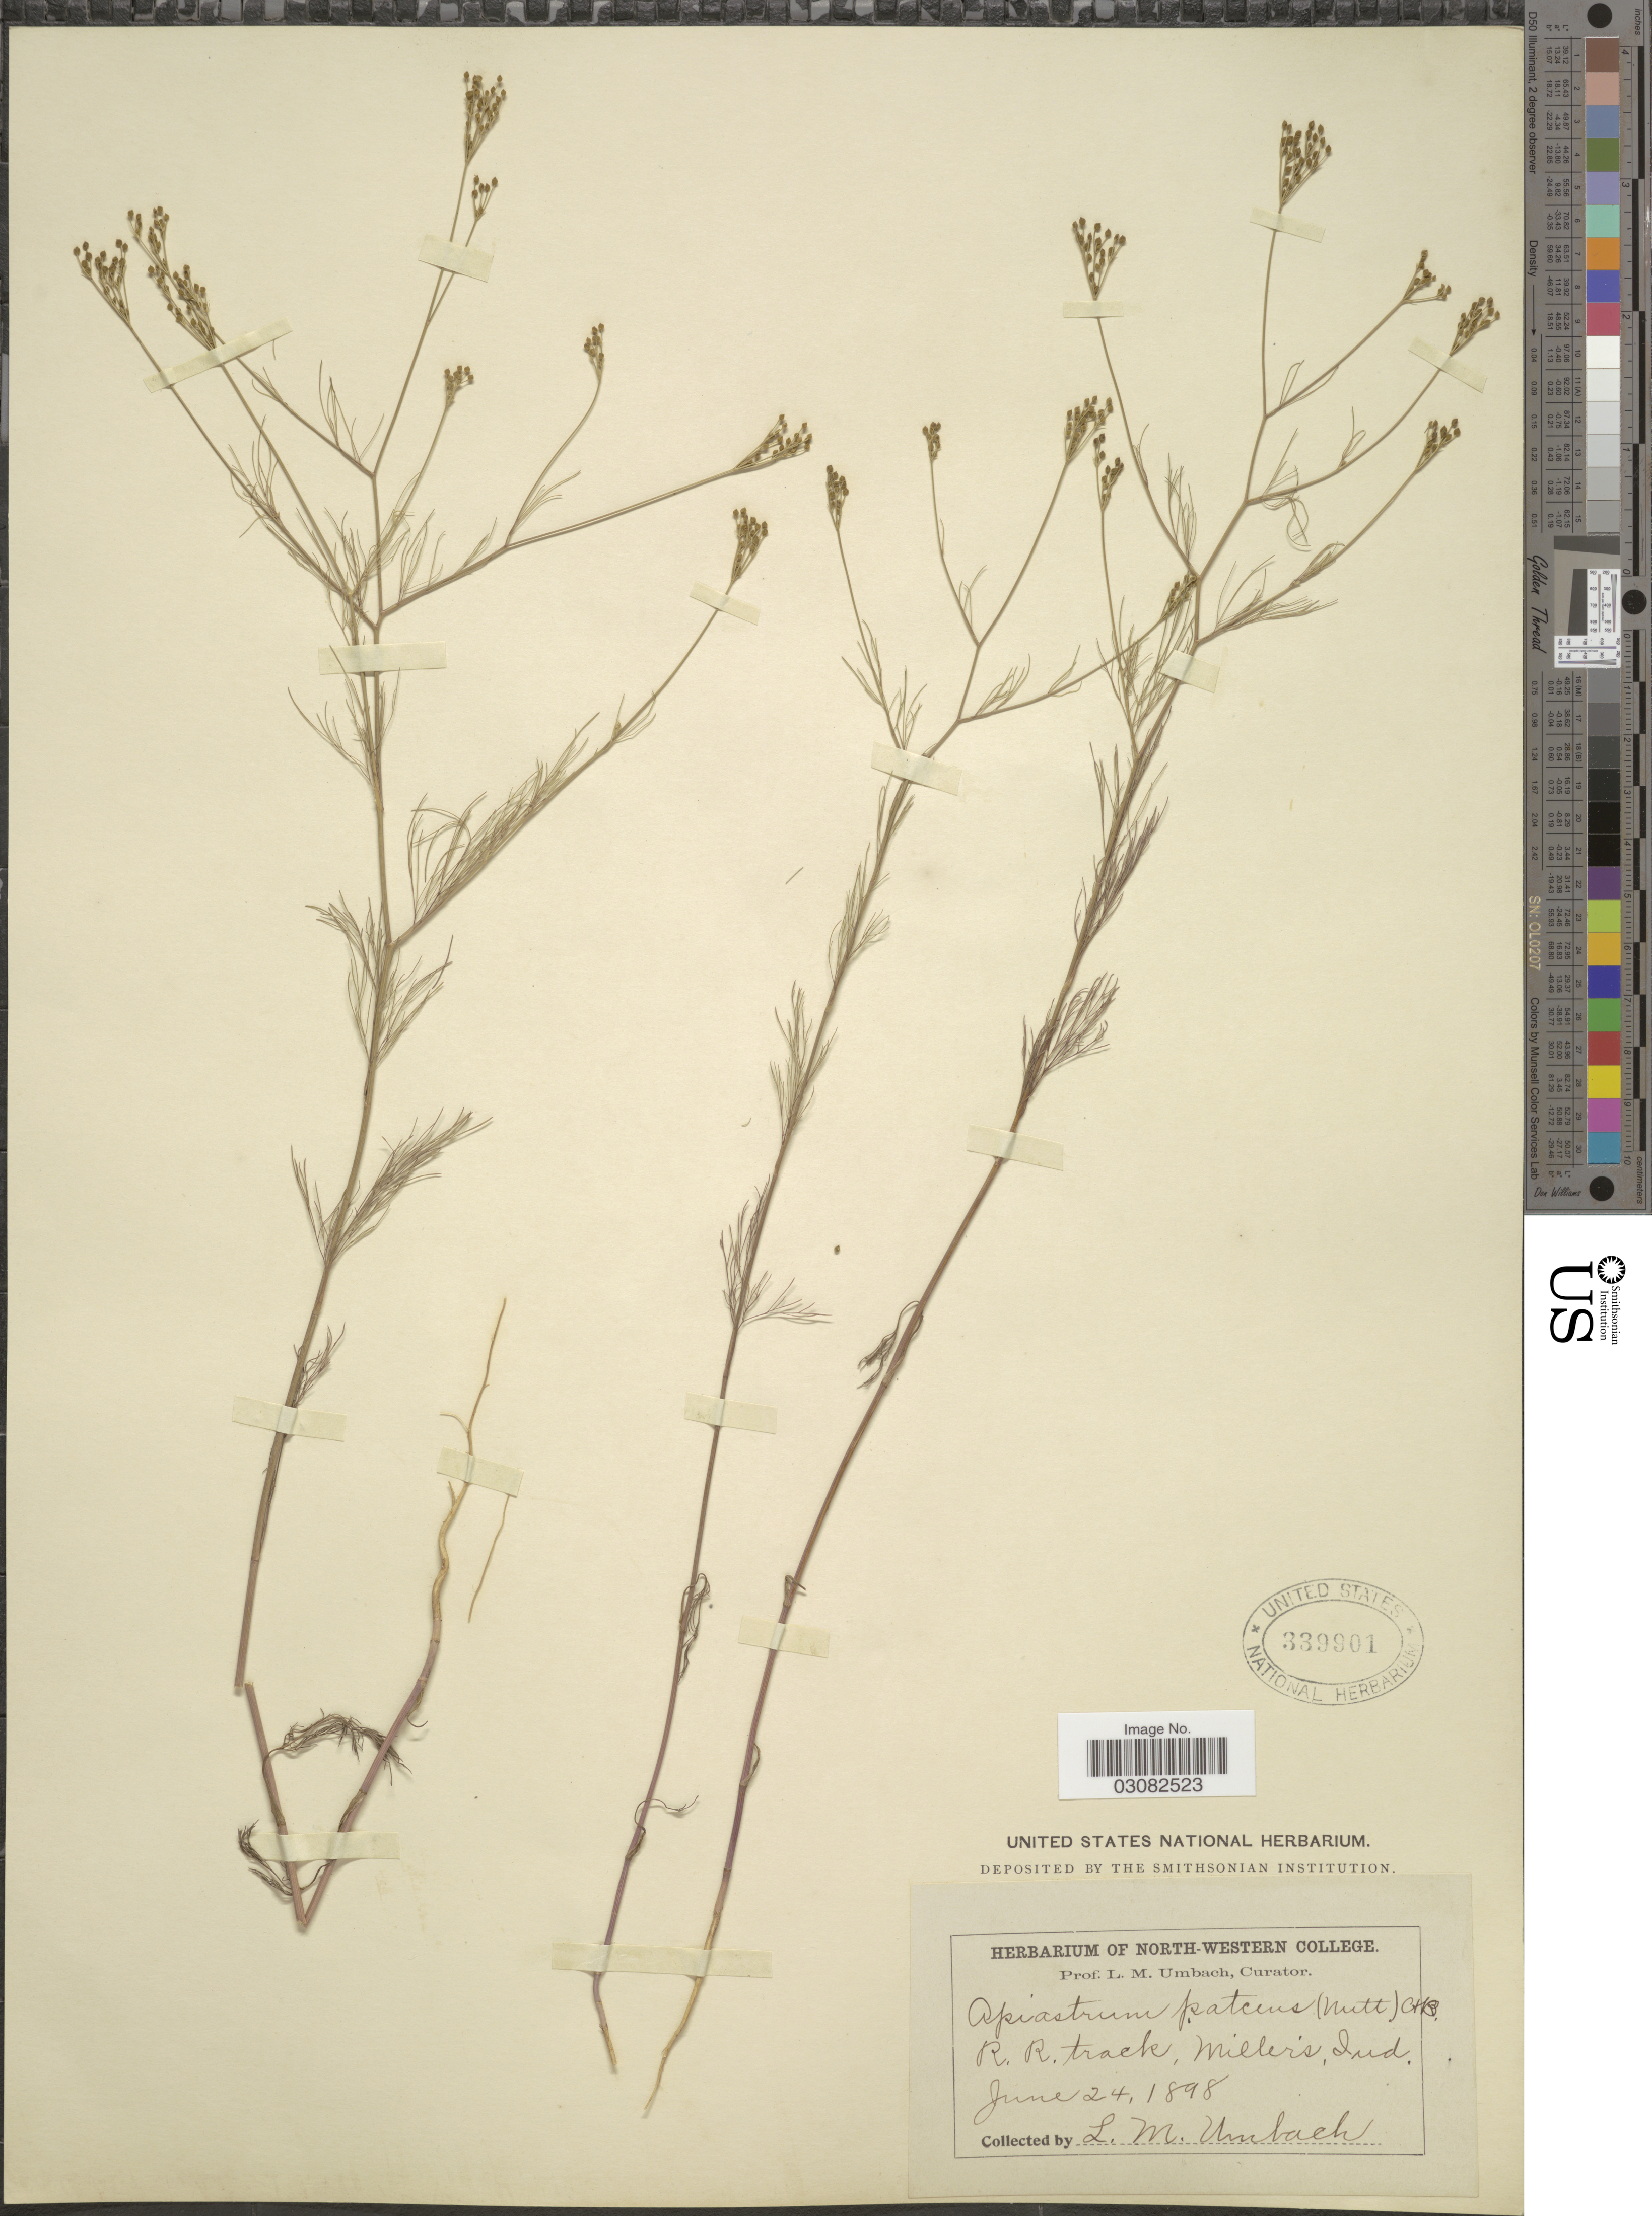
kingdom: Plantae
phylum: Tracheophyta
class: Magnoliopsida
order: Apiales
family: Apiaceae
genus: Spermolepis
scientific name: Spermolepis patens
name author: (Nutt. ex DC.) B.L. Rob.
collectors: L. M. Umbach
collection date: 1898-06-24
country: United States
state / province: Indiana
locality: R. R. track, Miller's, Ind.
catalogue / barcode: US 339901